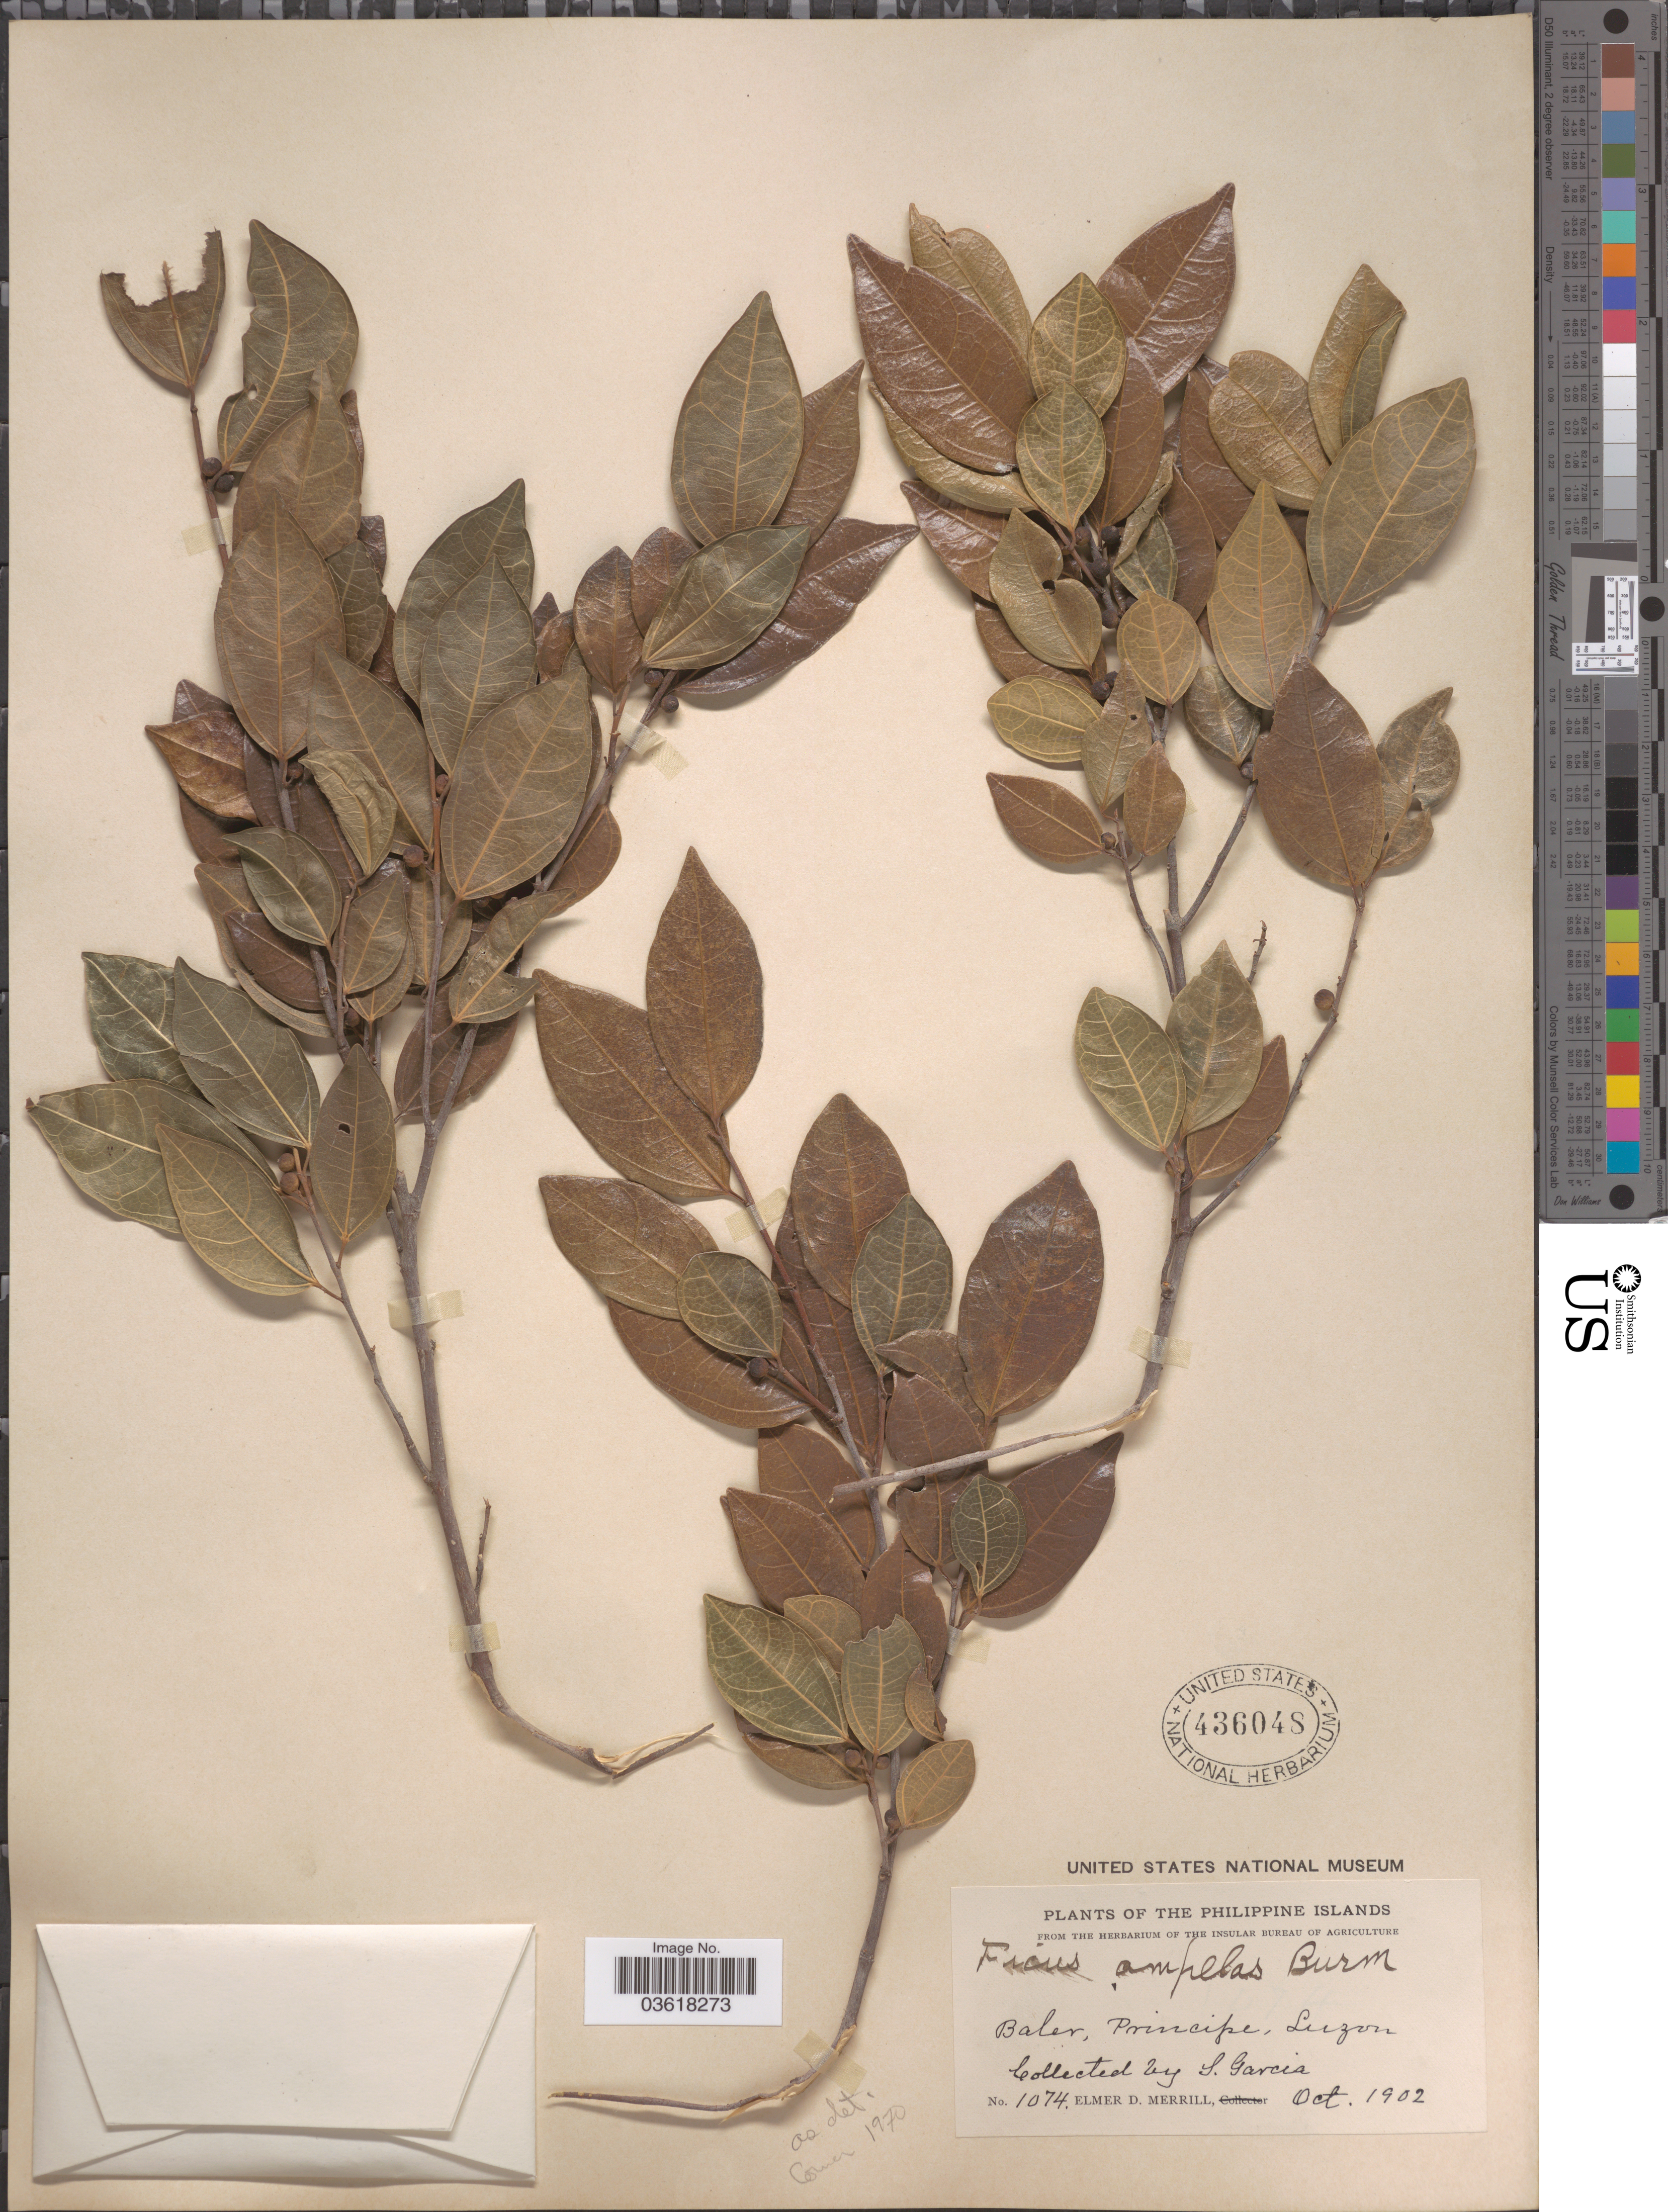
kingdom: Plantae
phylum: Tracheophyta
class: Magnoliopsida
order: Rosales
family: Moraceae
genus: Ficus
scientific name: Ficus ampelos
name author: Burm. f.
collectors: S. Garcia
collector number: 1074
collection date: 1902-10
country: Philippines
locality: Baler, Principe, Luzon.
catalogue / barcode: US 436048